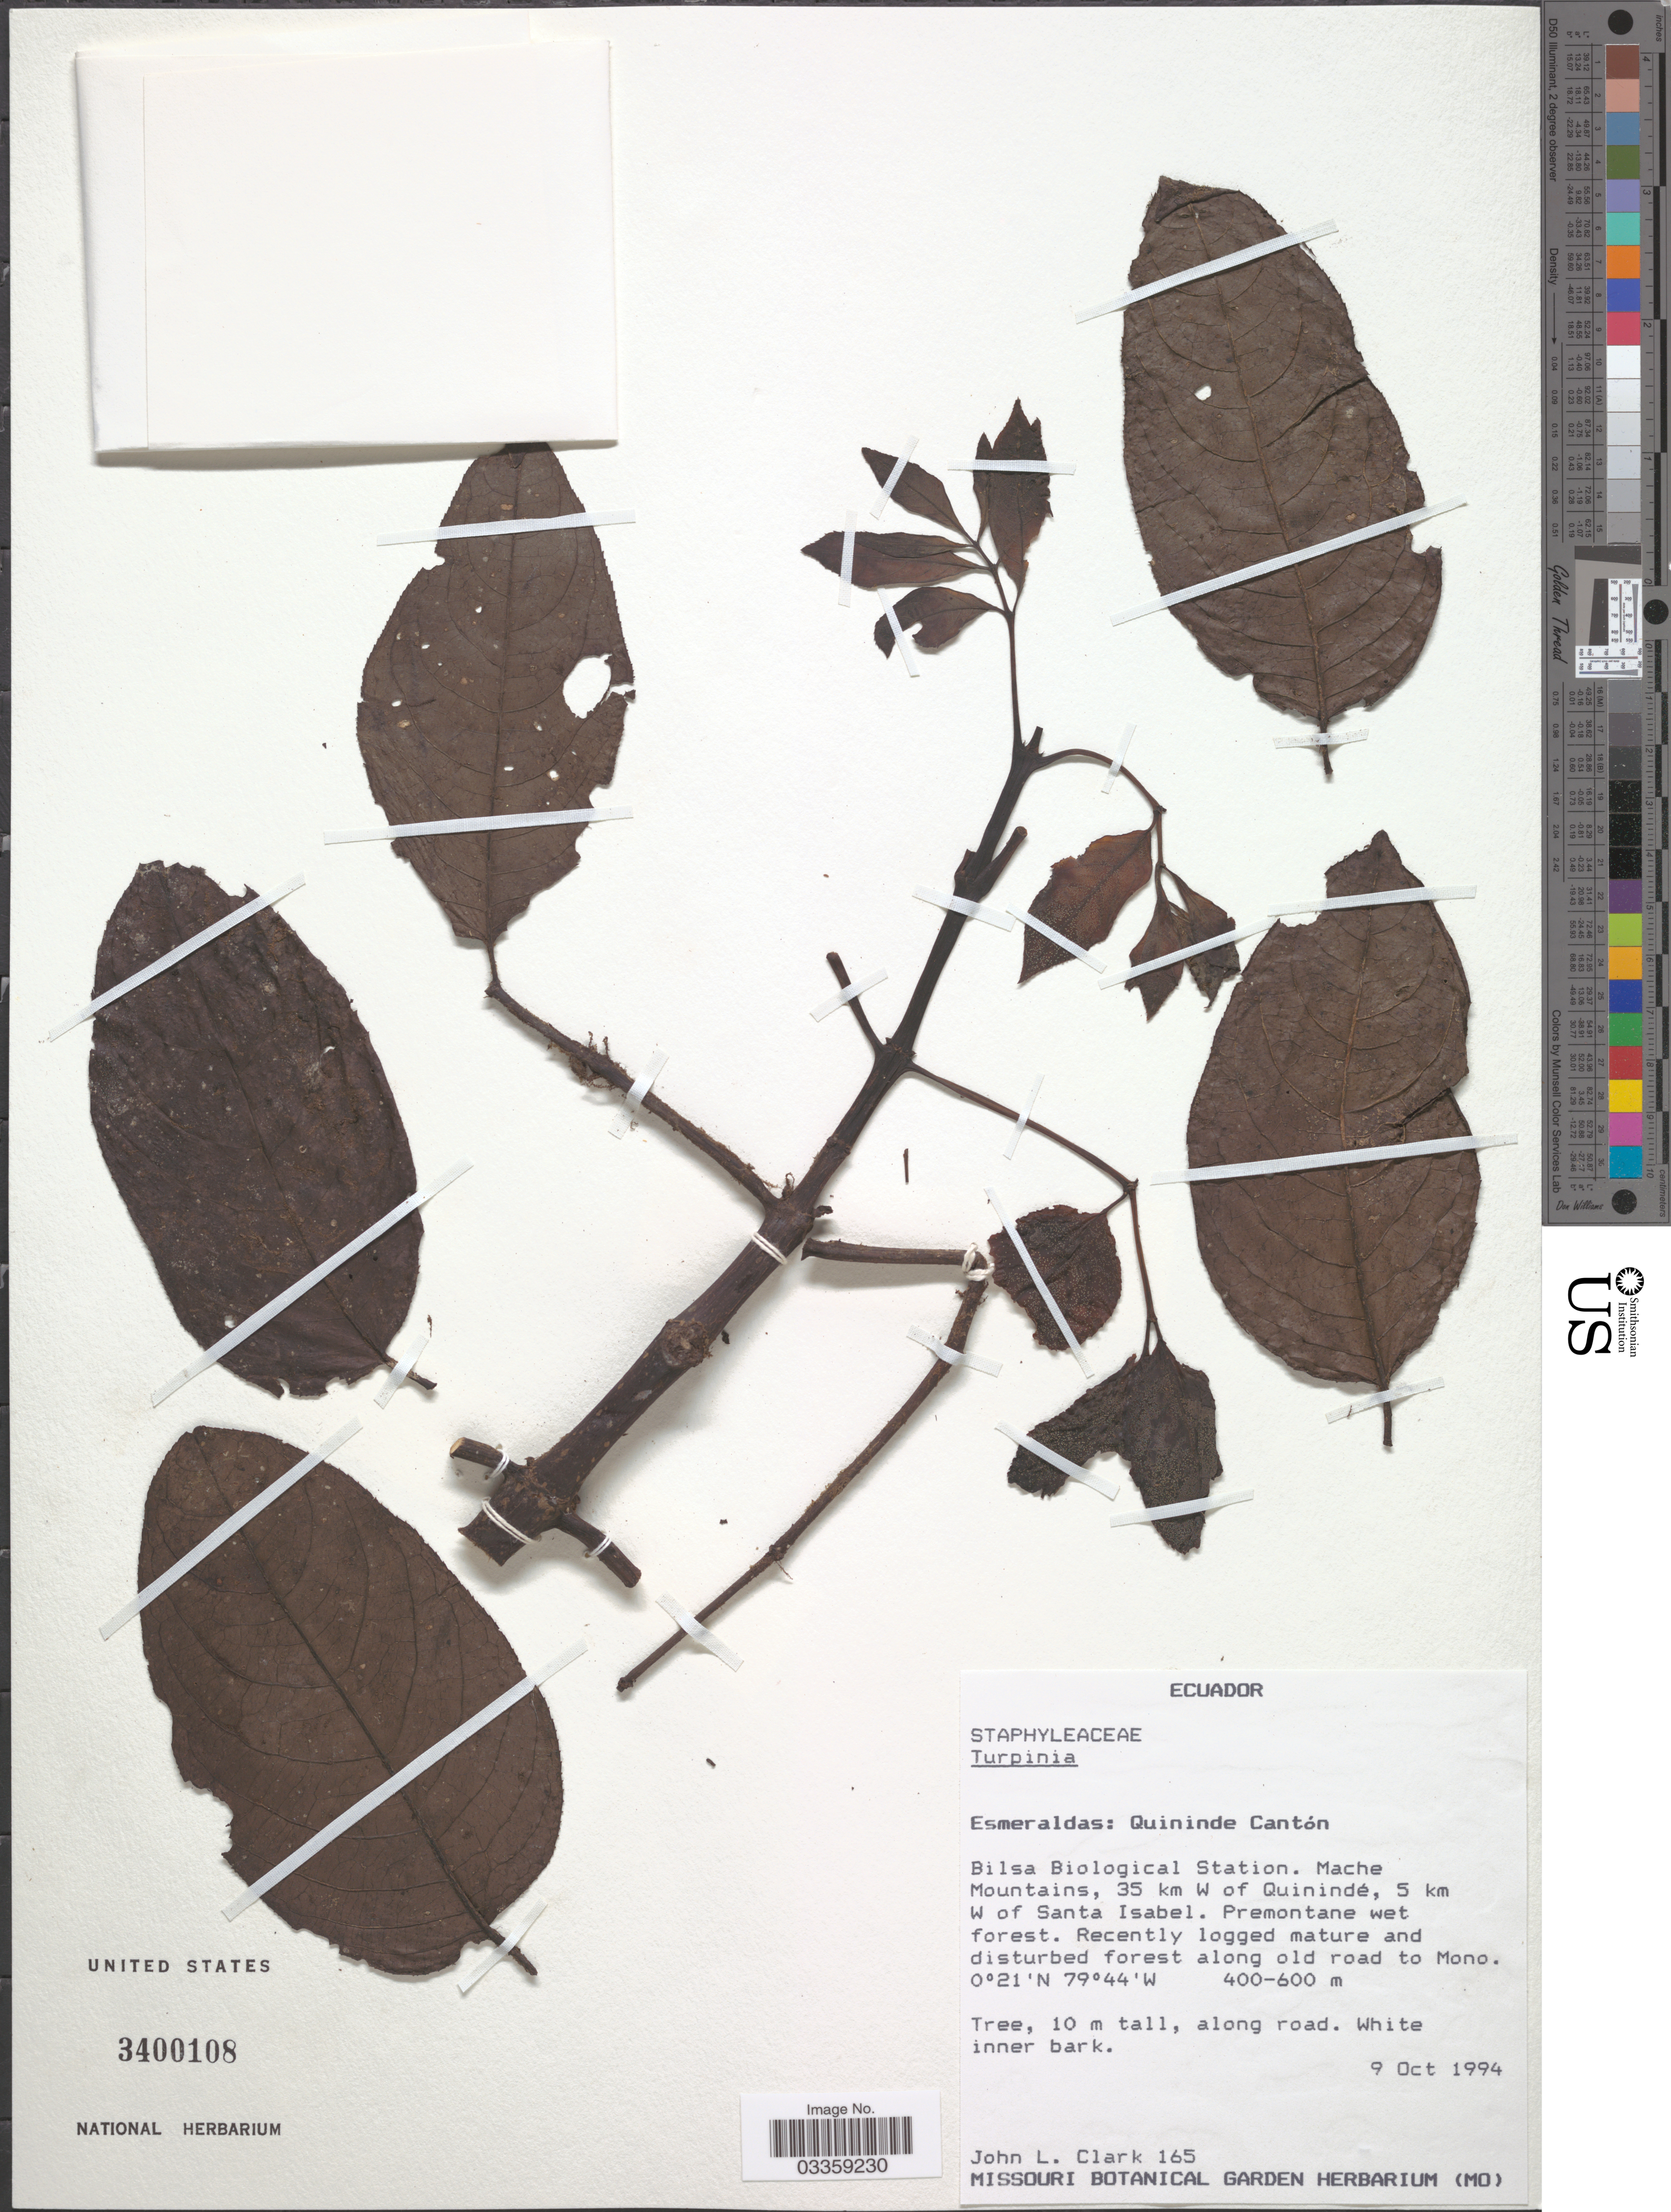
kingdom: Plantae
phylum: Tracheophyta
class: Magnoliopsida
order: Crossosomatales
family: Staphyleaceae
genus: Turpinia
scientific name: Turpinia sp.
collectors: J. L. Clark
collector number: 165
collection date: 1994-10-09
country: Ecuador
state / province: Esmeraldas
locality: Quininde Cantón, Bilsa Biological Station. Mache Mountains, 35 km W of Quinindé, 5 km W of Santa Isabel. Along old road to Mono. [unsure placement]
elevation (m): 400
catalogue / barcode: US 3400108